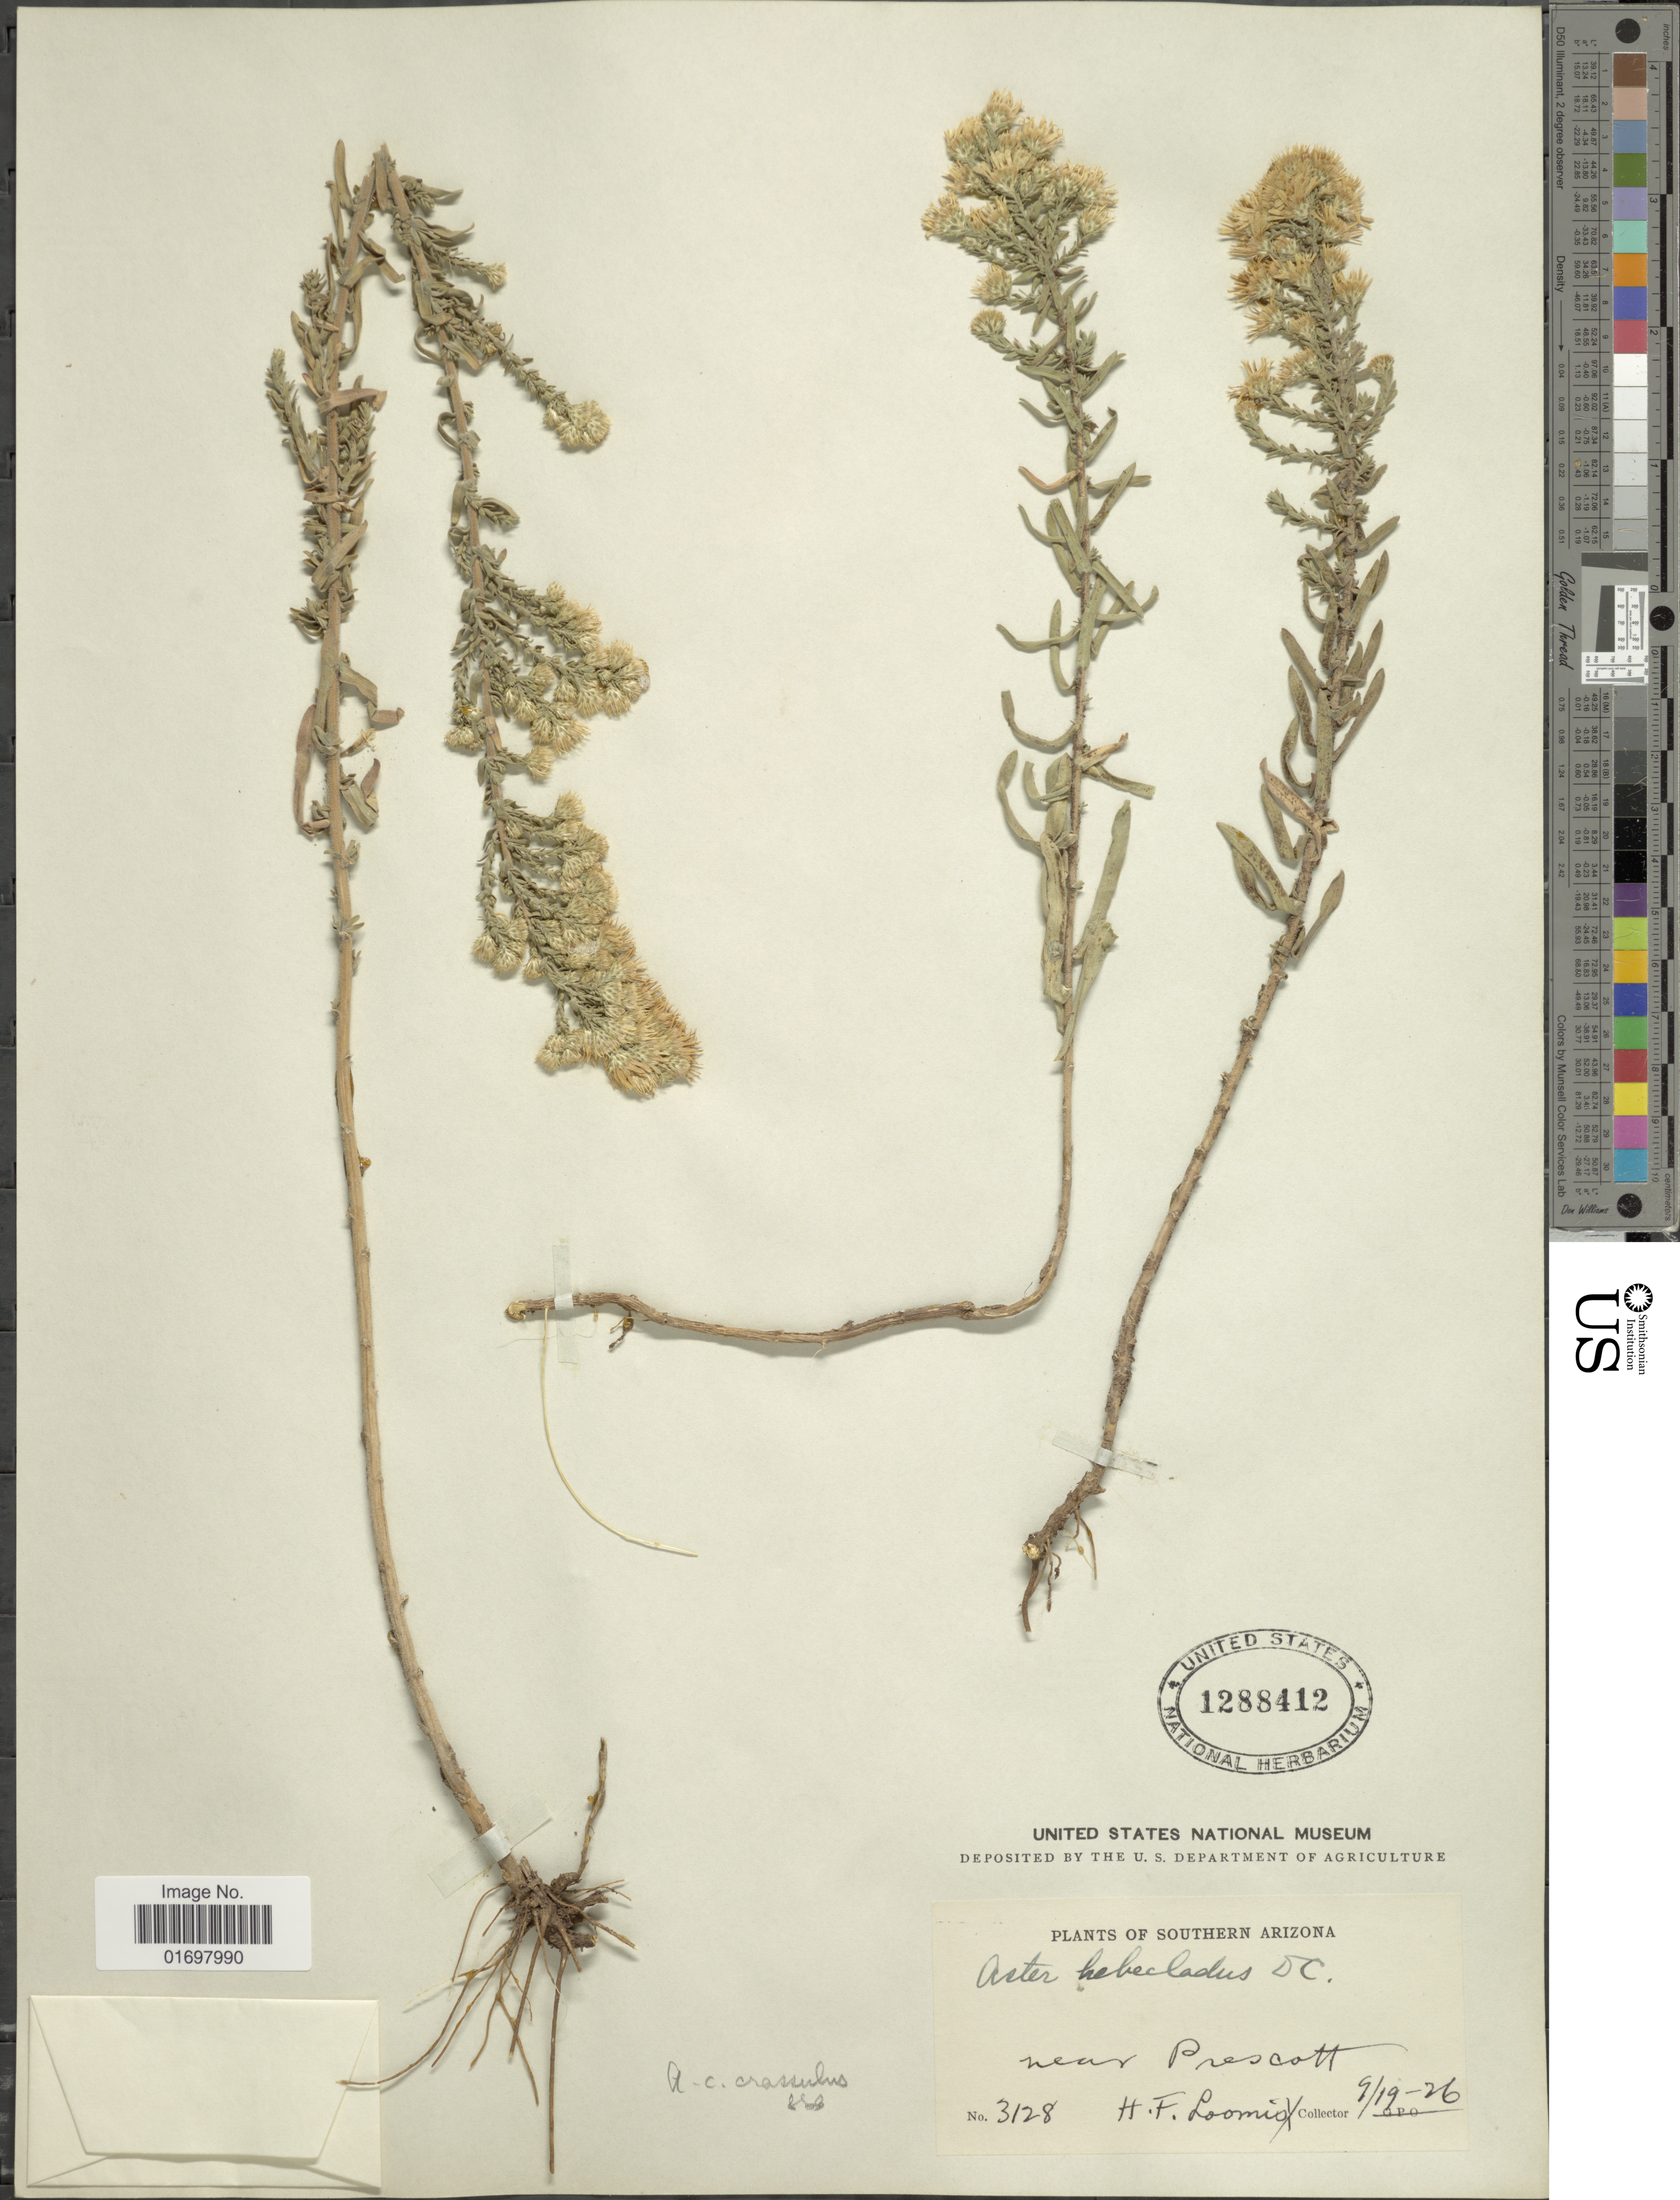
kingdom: Plantae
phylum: Tracheophyta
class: Magnoliopsida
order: Asterales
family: Asteraceae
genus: Symphyotrichum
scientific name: Symphyotrichum falcatum var. commutatum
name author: (Torr. & A. Gray) G.L. Nesom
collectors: H. F. Loomis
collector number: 3128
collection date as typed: Transcribed d/m/y: 19/9/26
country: United States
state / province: Arizona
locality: Southern Arizona. Near Prescott.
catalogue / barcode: US 1288412